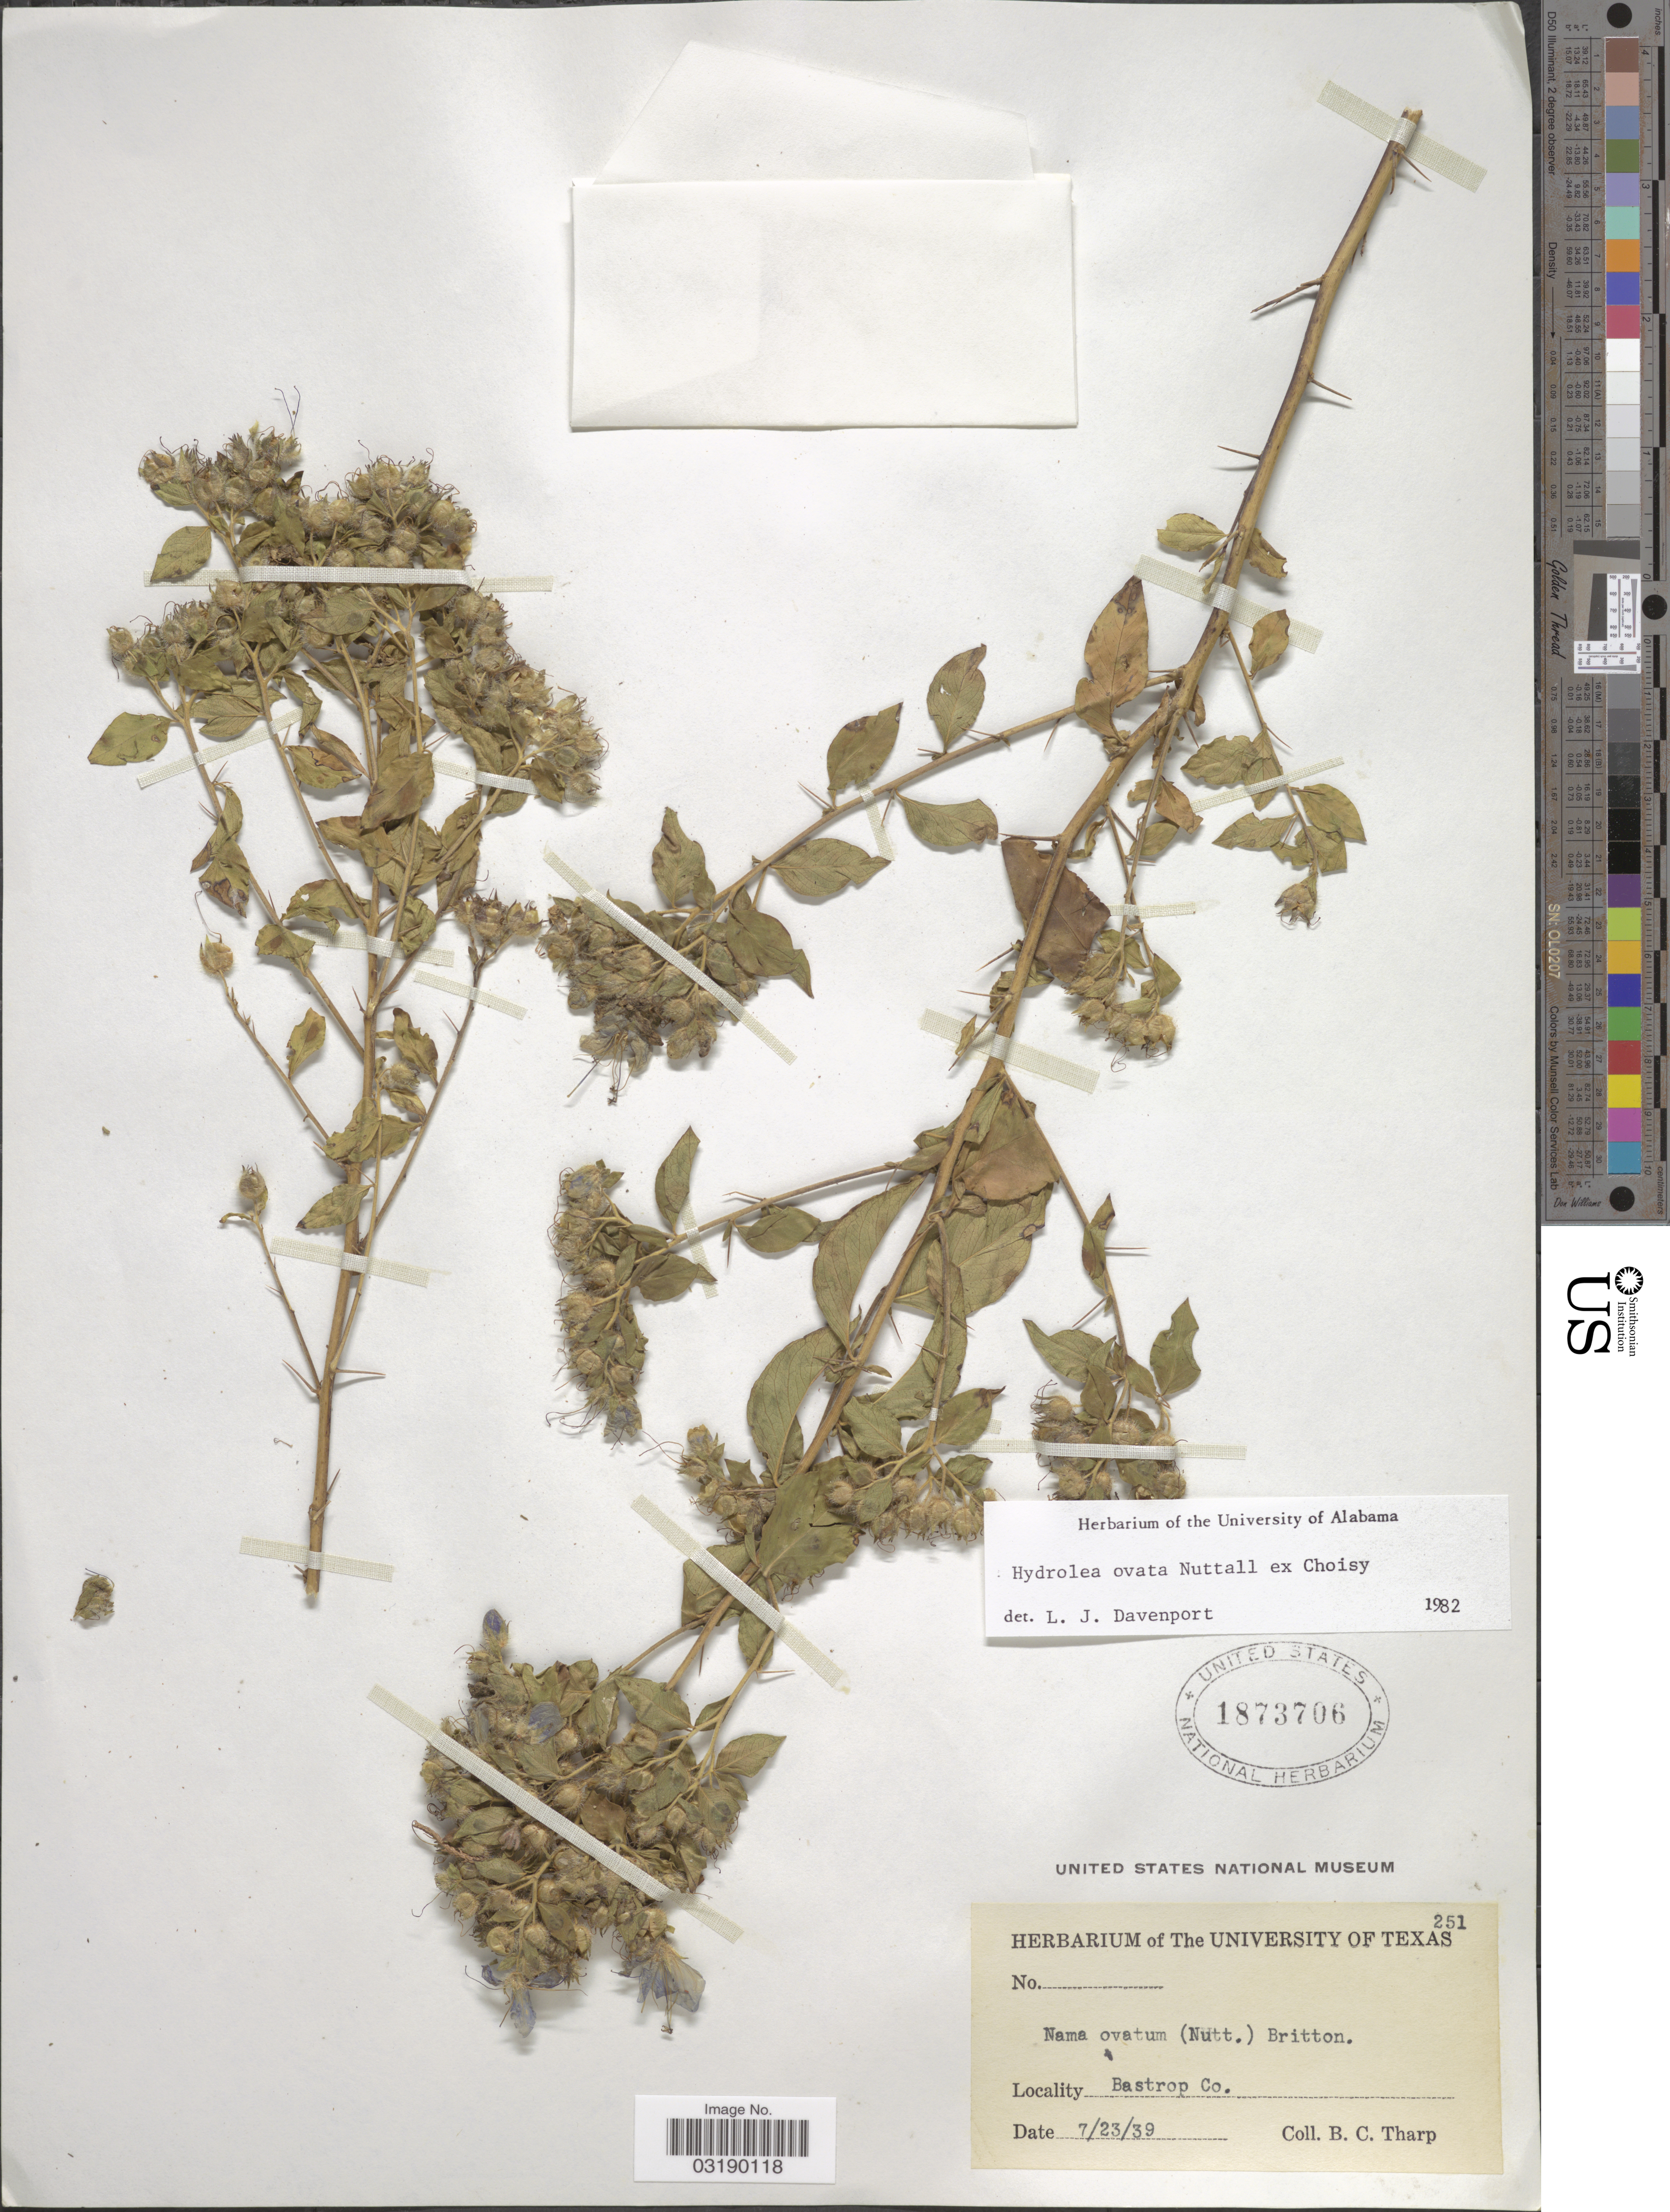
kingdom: Plantae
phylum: Tracheophyta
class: Magnoliopsida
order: Solanales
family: Hydroleaceae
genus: Hydrolea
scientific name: Hydrolea ovata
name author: Nutt. ex Choisy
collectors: B. C. Tharp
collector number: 251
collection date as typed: Transcribed d/m/y: 23/7/39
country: United States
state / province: Texas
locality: Bastrop Co.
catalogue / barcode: US 1873706